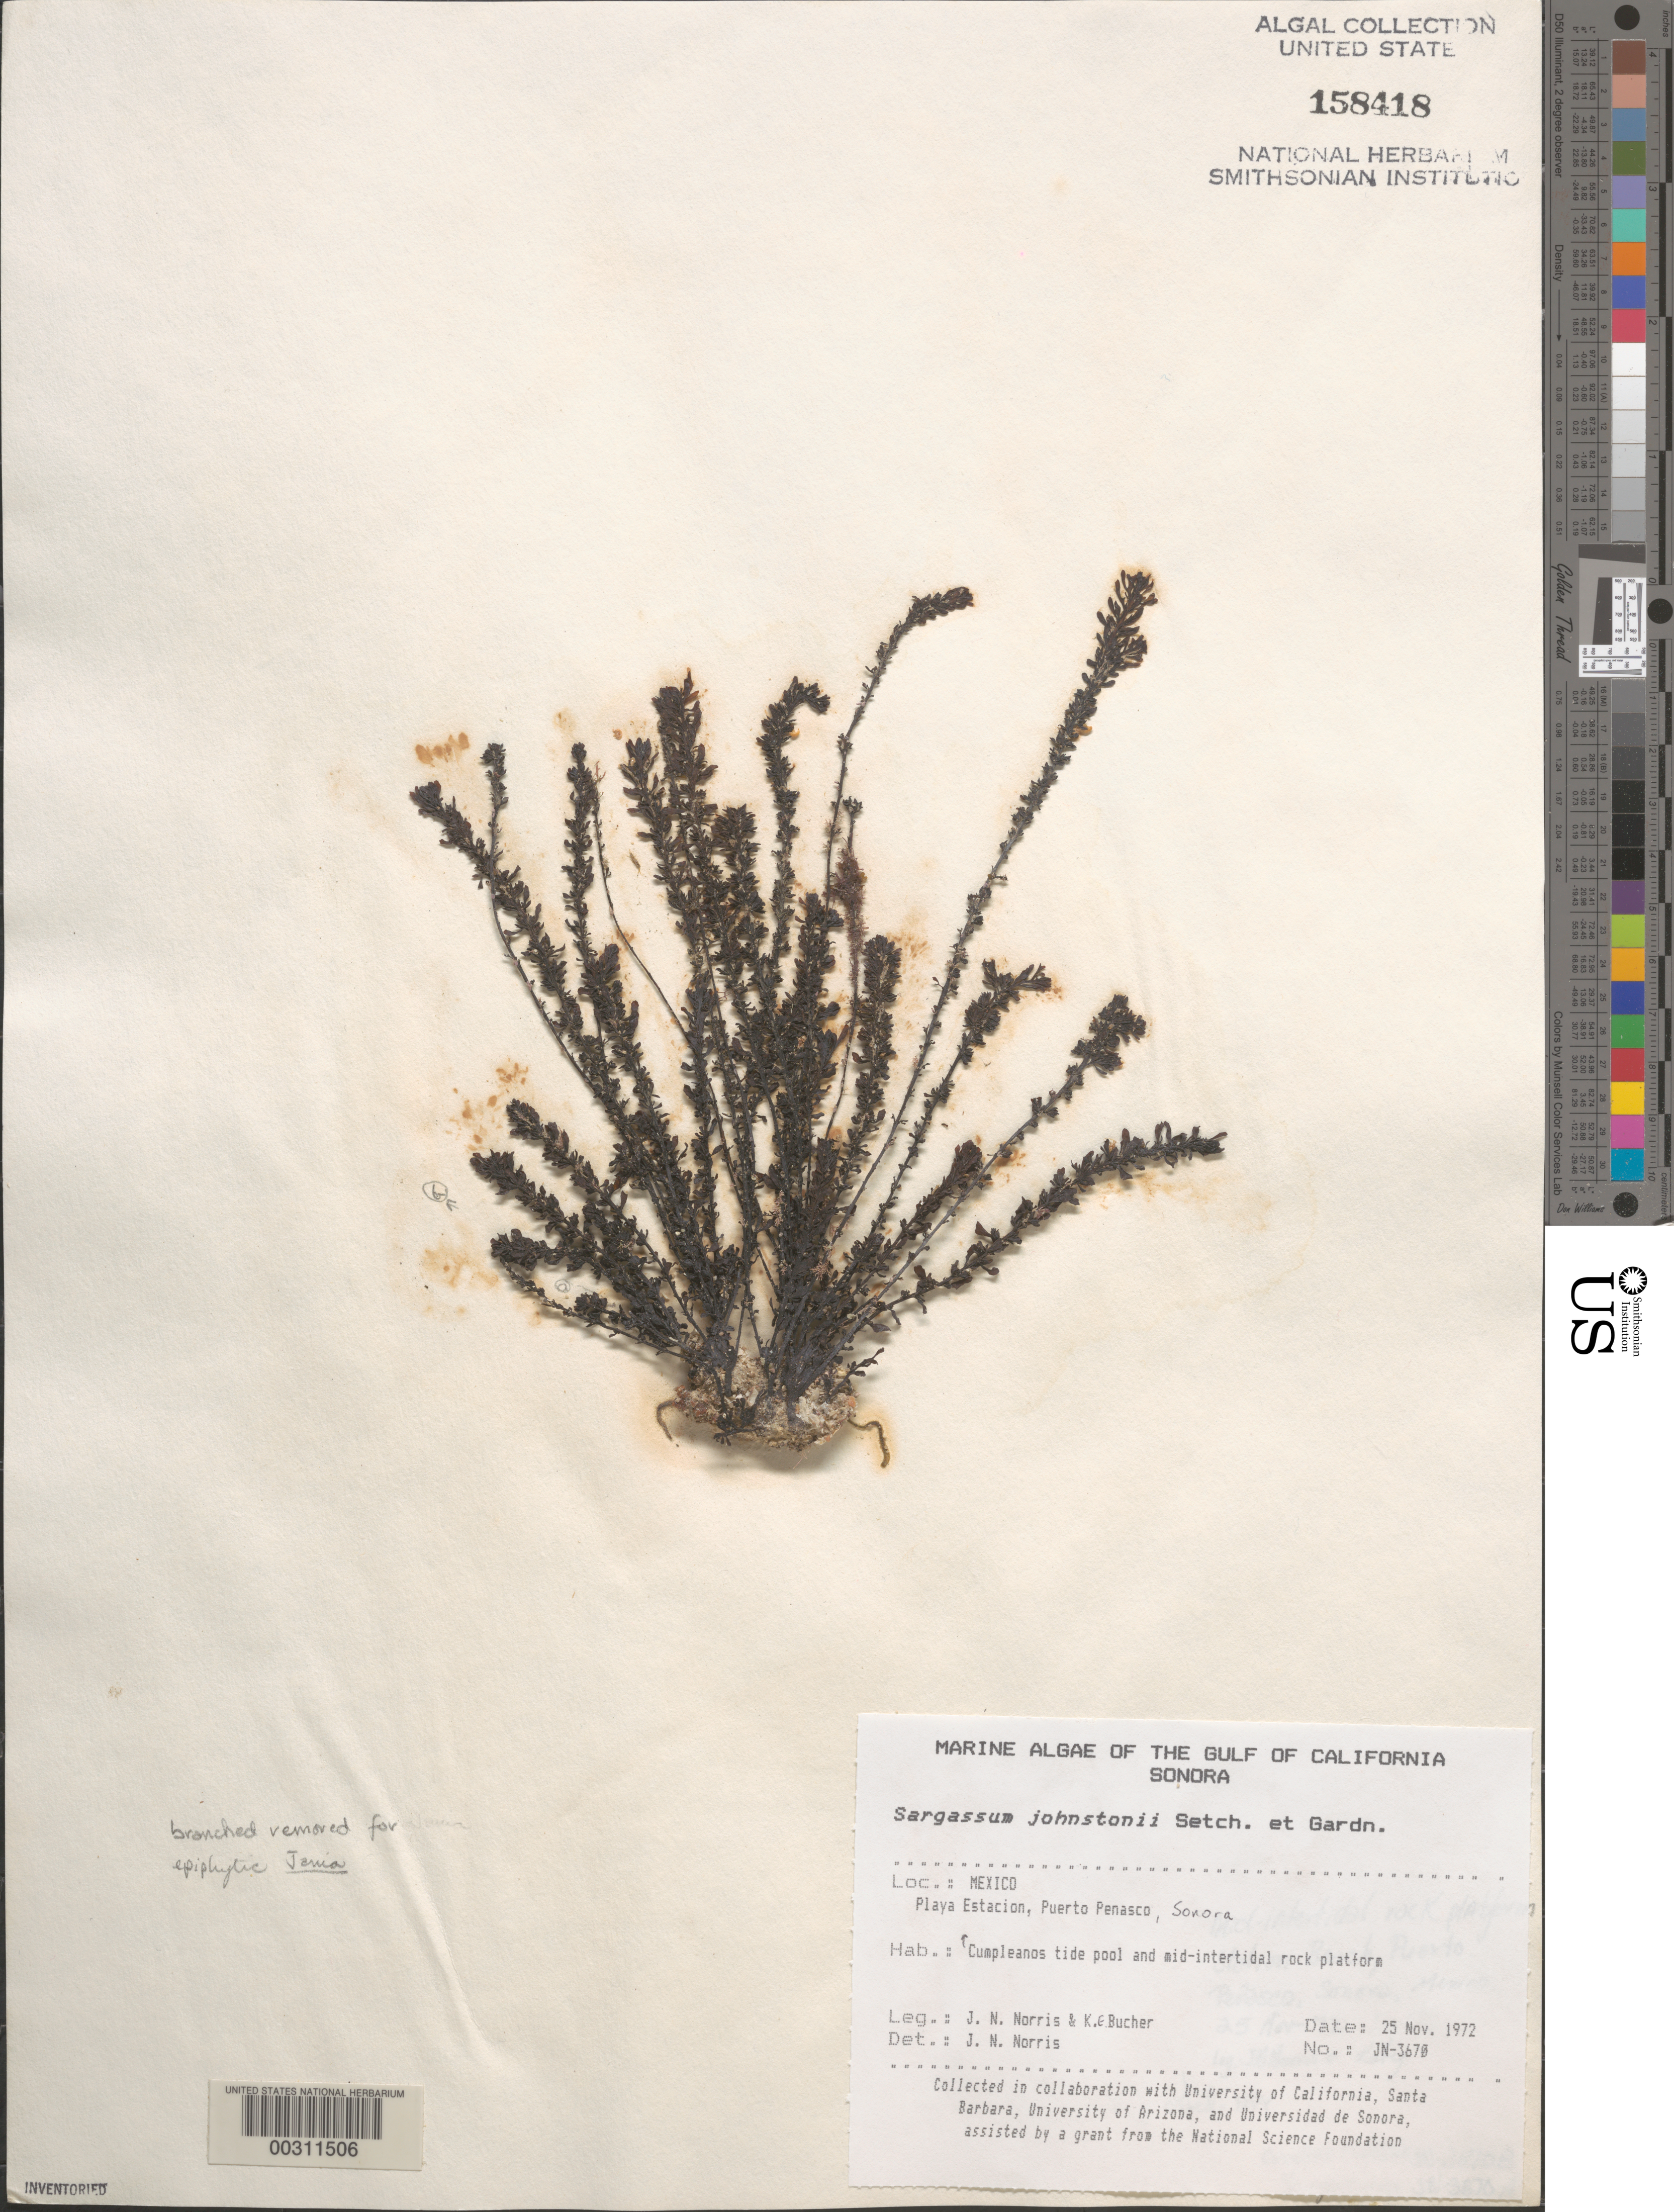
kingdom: Chromista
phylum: Ochrophyta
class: Phaeophyceae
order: Fucales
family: Sargassaceae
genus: Sargassum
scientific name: Sargassum johnstonii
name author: Setchell & N.L. Gardner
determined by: Norris, James N.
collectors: J. N. Norris & K. E. Bucher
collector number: JN-3670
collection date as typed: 25 Nov 1972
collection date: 1972-11-25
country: Mexico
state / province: Sonora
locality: Playa Estacion, Puerto Penasco, Cumpleanos tide pool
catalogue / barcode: US 158418